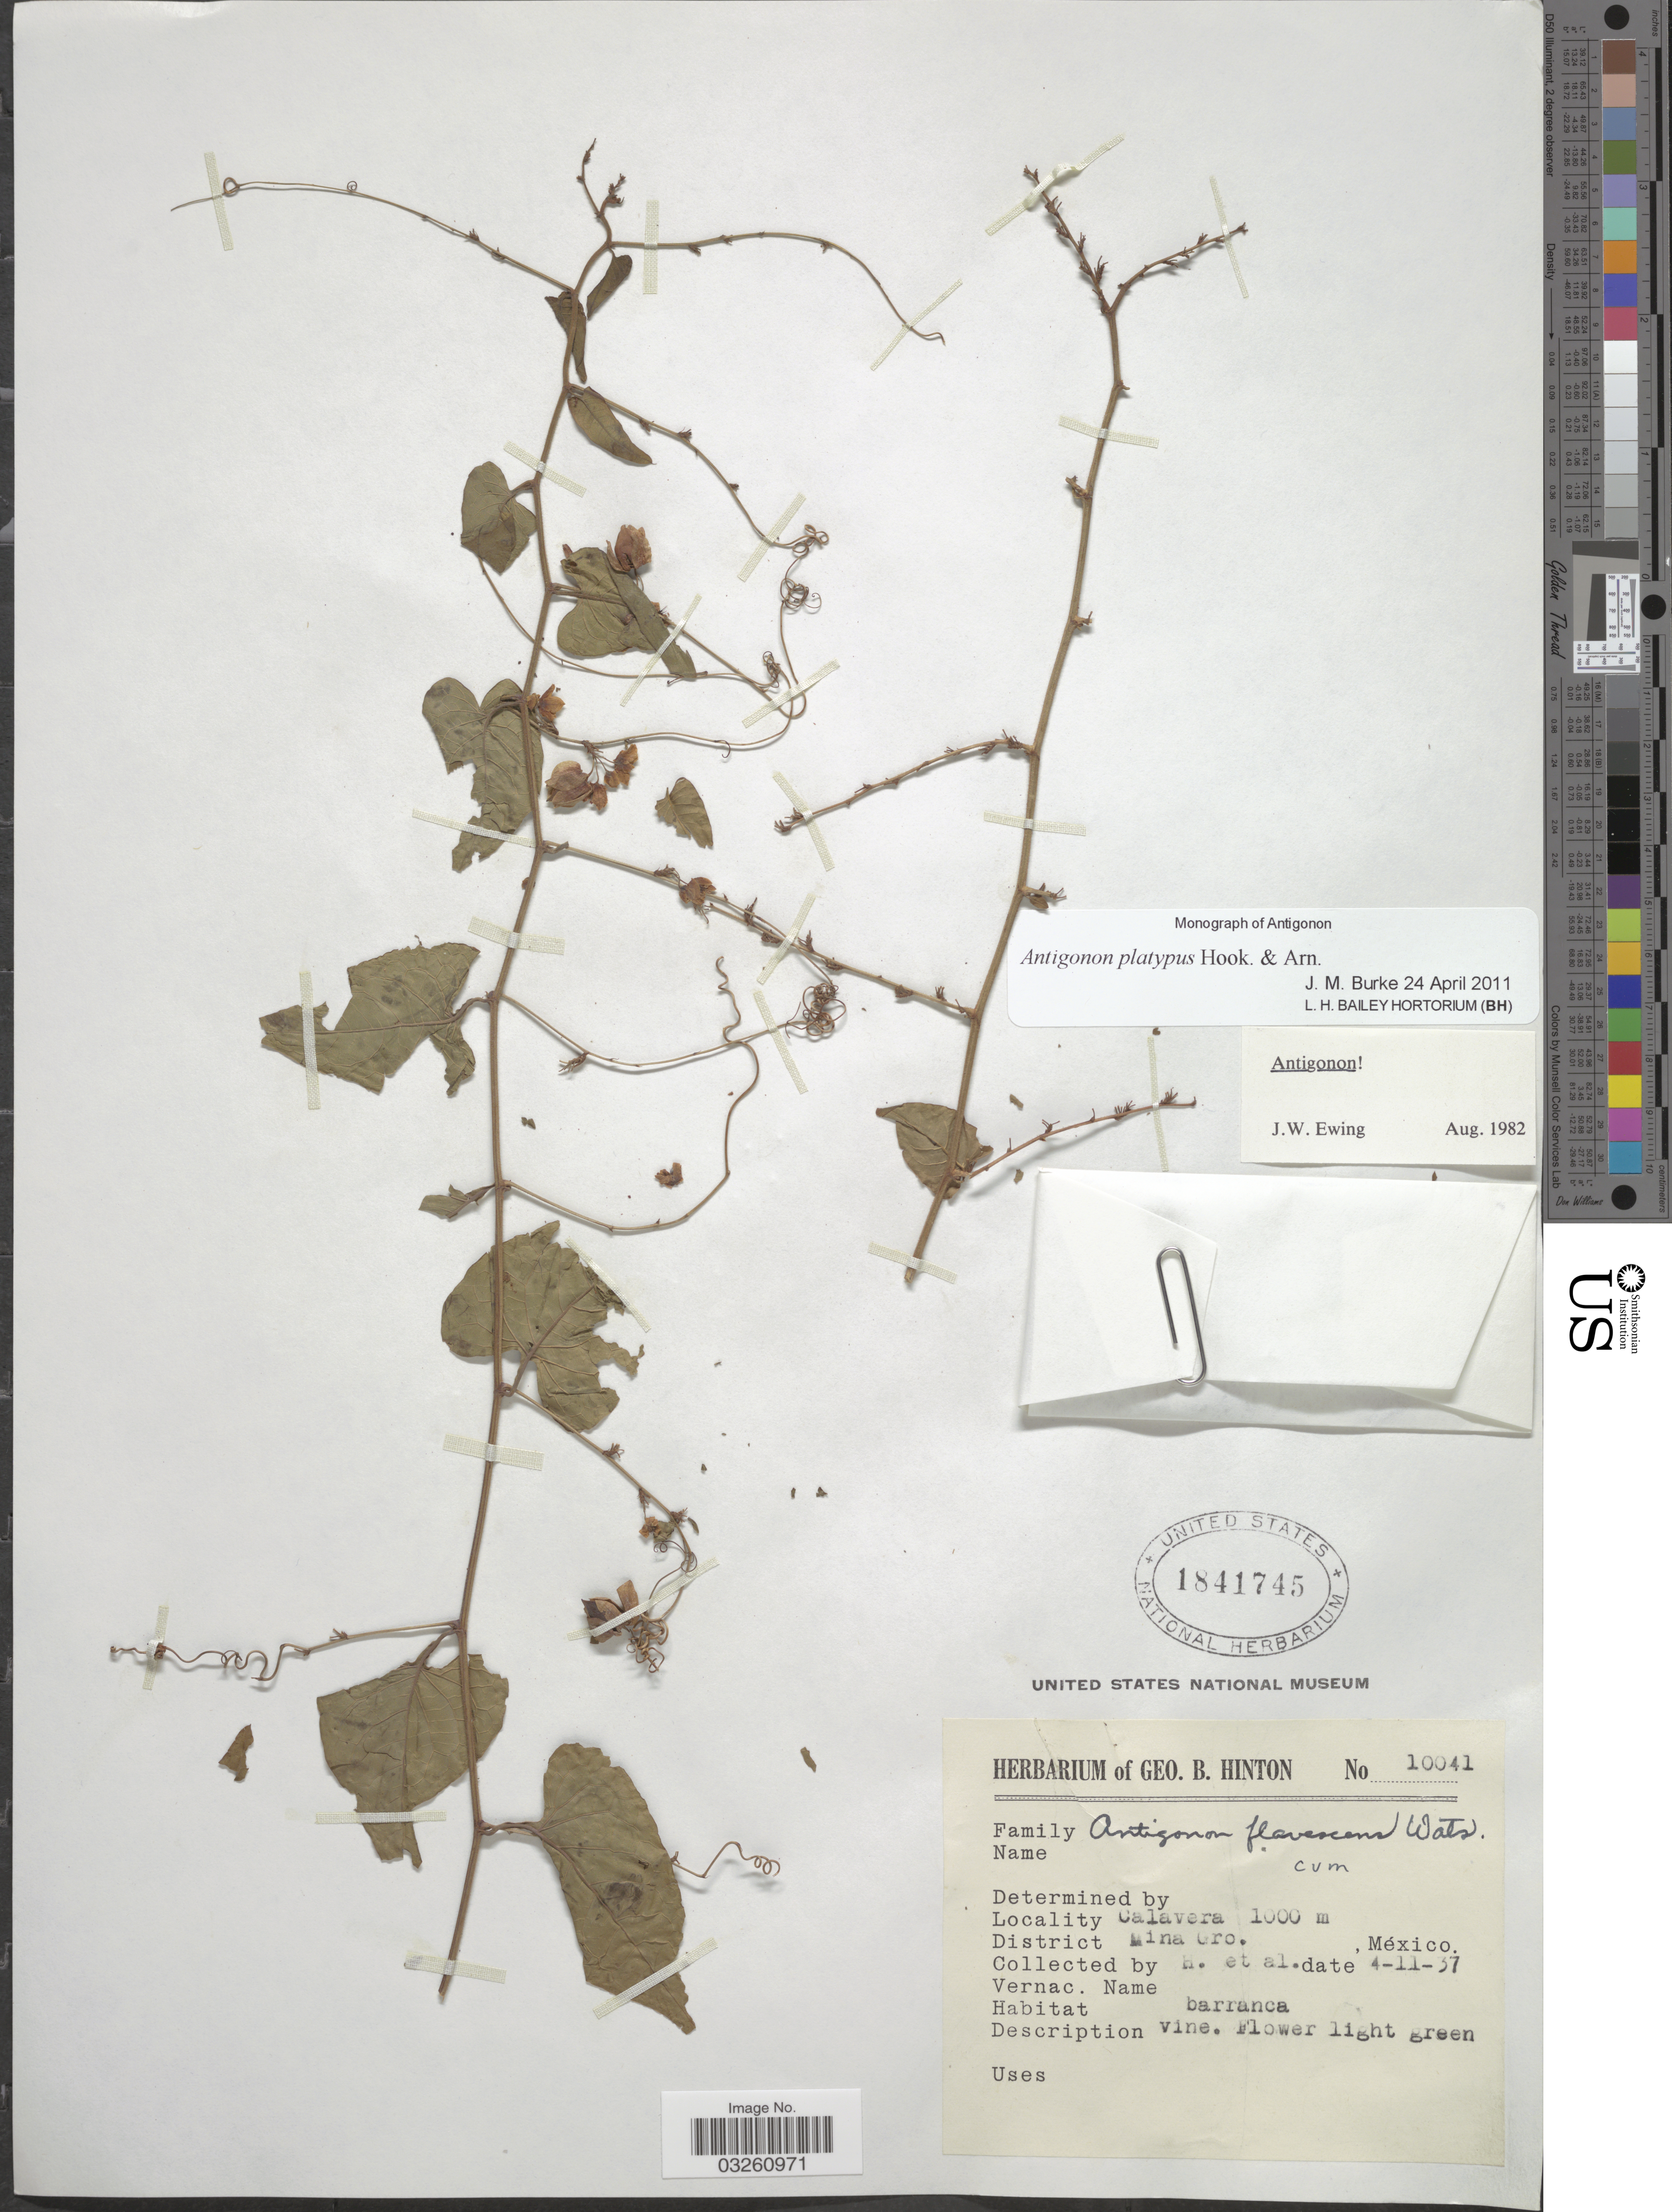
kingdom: Plantae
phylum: Tracheophyta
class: Magnoliopsida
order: Caryophyllales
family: Polygonaceae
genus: Antigonon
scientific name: Antigonon platypus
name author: Hook. & Arn.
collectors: G. B. Hinton & et al.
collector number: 10041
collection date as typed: Transcribed d/m/y: 11/4/37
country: Mexico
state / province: Guerrero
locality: Calavera. District Mina.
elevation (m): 1000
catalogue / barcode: US 1841745